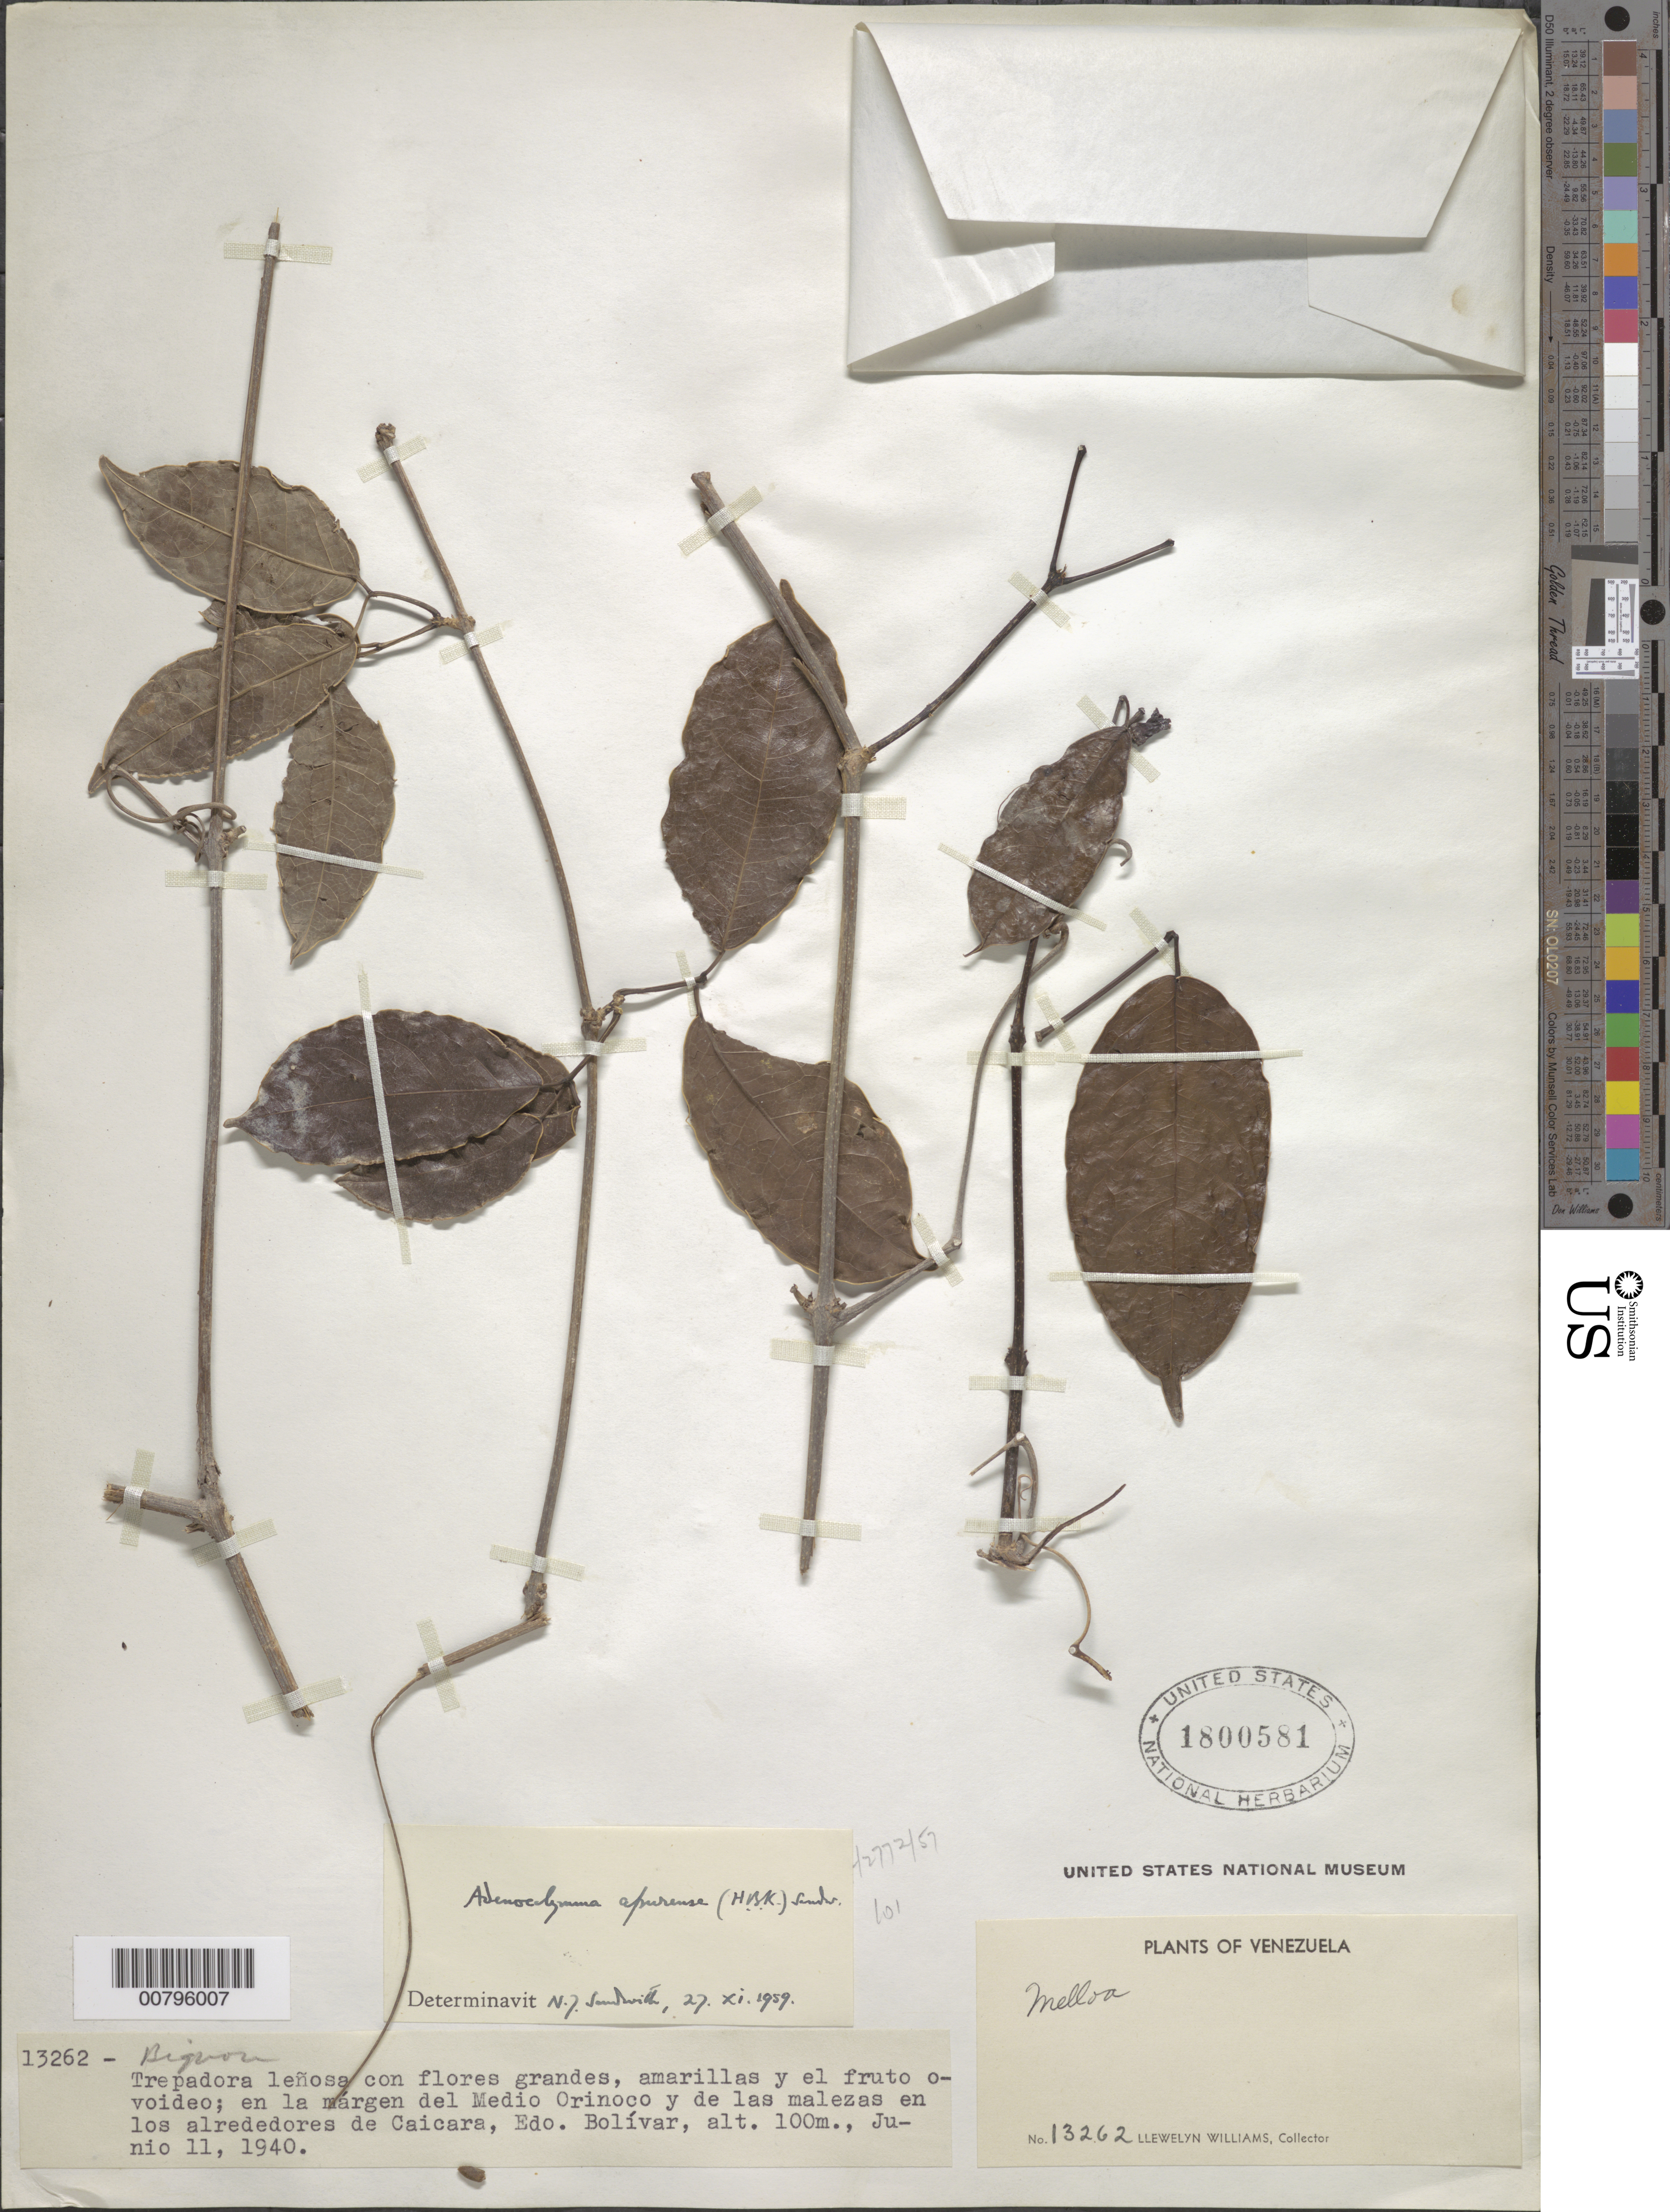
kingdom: Plantae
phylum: Tracheophyta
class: Magnoliopsida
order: Lamiales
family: Bignoniaceae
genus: Adenocalymma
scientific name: Adenocalymma apurense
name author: (Kunth) Sandwith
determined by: Sandwith, N. Y.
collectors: Ll. Williams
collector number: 13262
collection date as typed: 11-Jun-40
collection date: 1940-06-11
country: Venezuela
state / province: Bolívar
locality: Caicara, Medio Orinoco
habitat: Margen del rio y de las malezas en los alrededores de Caicara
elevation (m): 100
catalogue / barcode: US 1800581